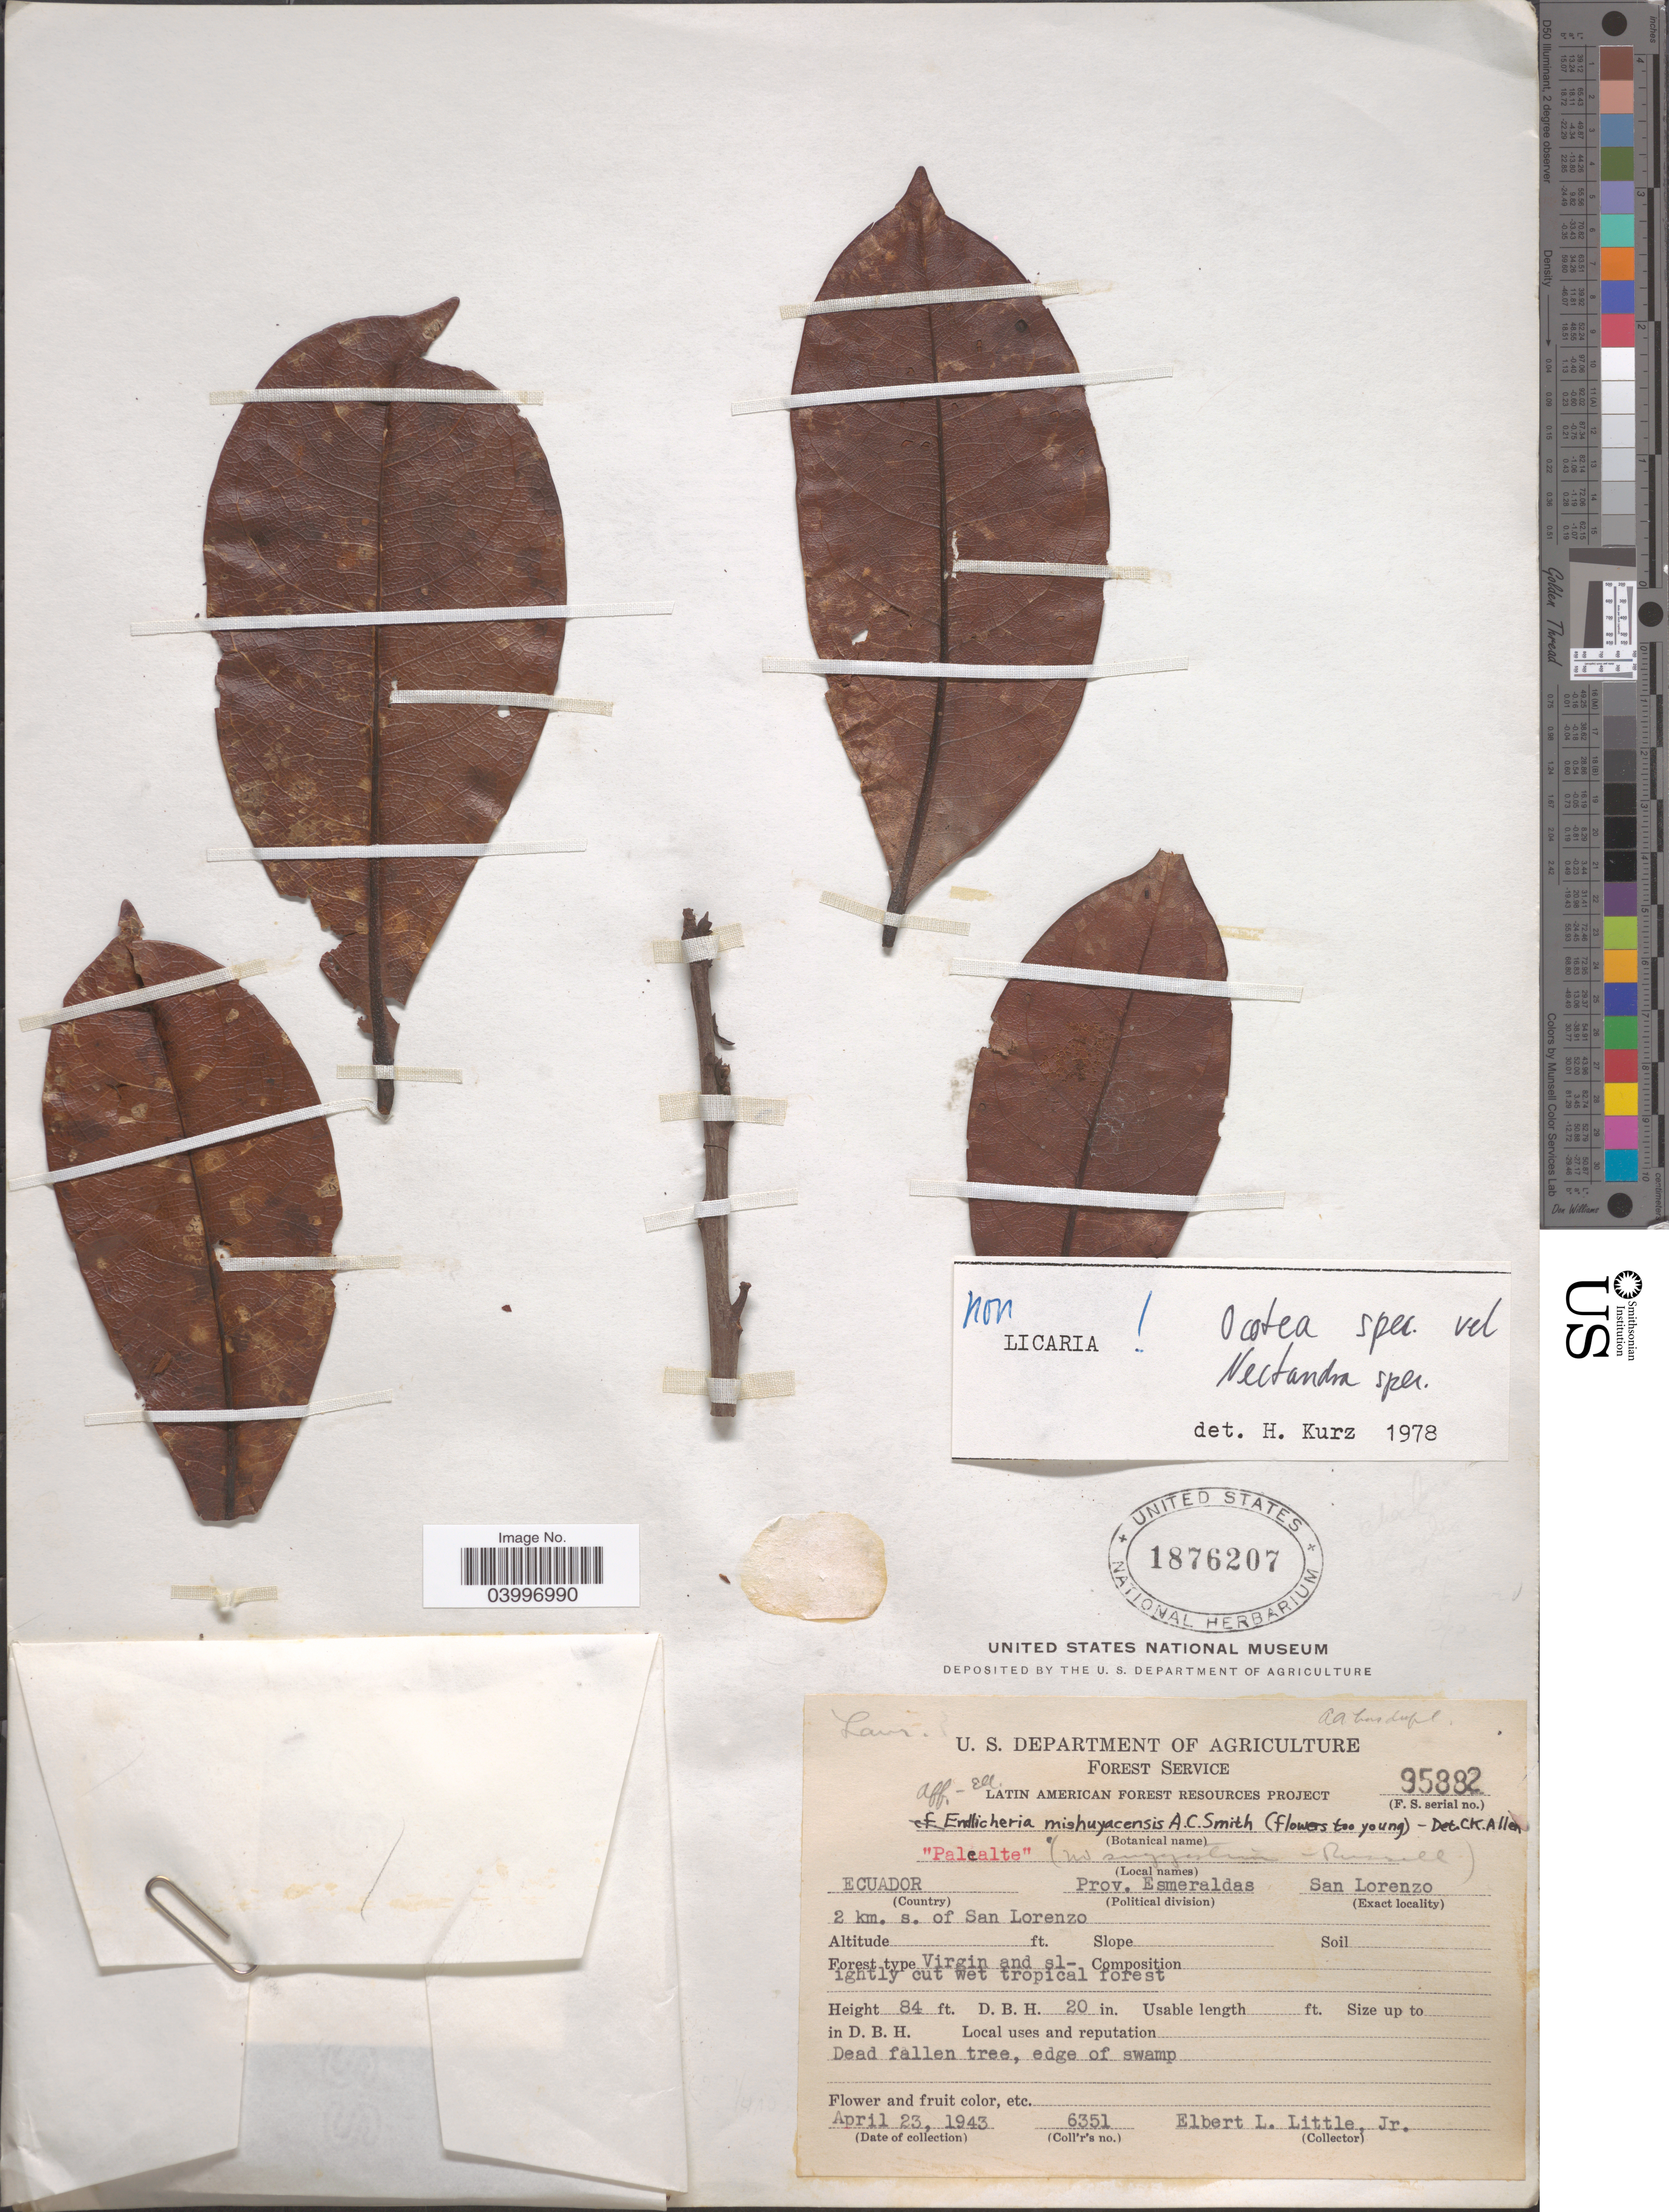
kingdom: Plantae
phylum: Tracheophyta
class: Magnoliopsida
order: Laurales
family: Lauraceae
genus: Ocotea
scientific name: Ocotea sp.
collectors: E. L. Little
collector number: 6351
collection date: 1943-04-23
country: Ecuador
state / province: Esmeraldas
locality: San Lorenzo. 2 km. s. of San Lorenzo.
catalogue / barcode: US 1876207